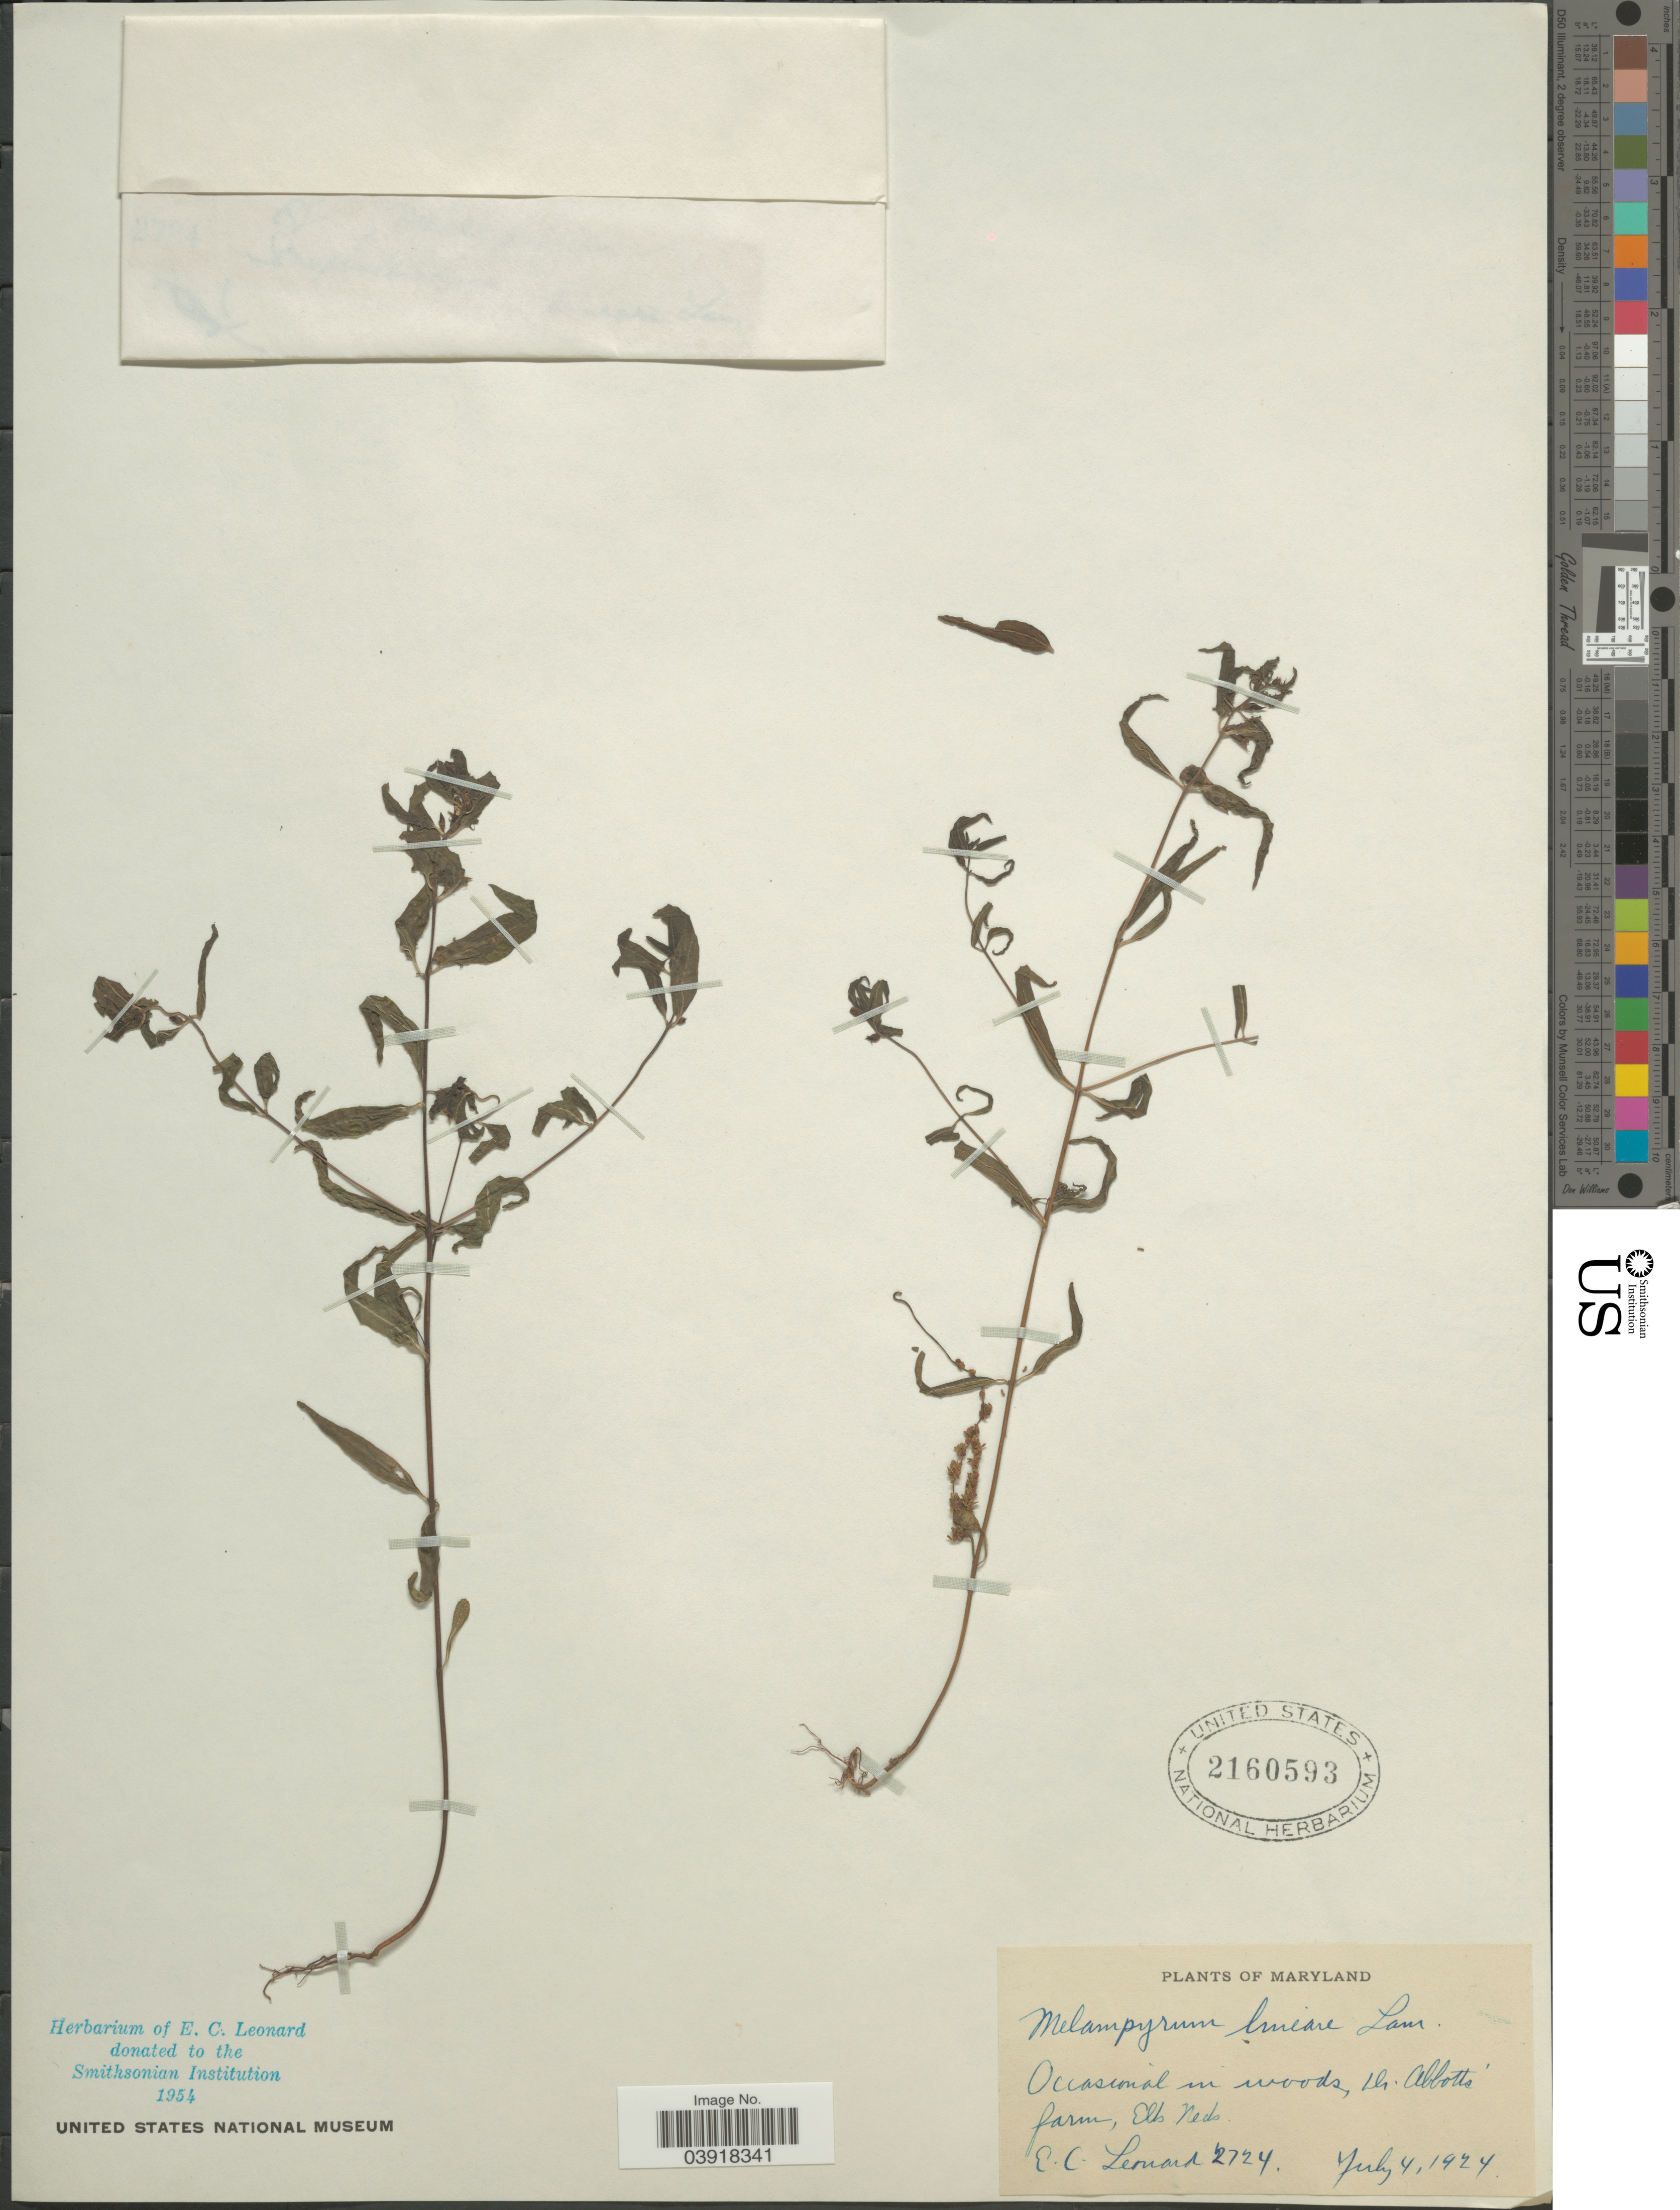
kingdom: Plantae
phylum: Tracheophyta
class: Magnoliopsida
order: Lamiales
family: Orobanchaceae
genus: Melampyrum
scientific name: Melampyrum lineare subsp. typicum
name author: Pennell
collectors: E. C. Leonard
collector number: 2724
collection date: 1924-07-04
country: United States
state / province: Maryland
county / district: Cecil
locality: Dr. Abbott's farm, Elk Neck.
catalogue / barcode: US 2160593